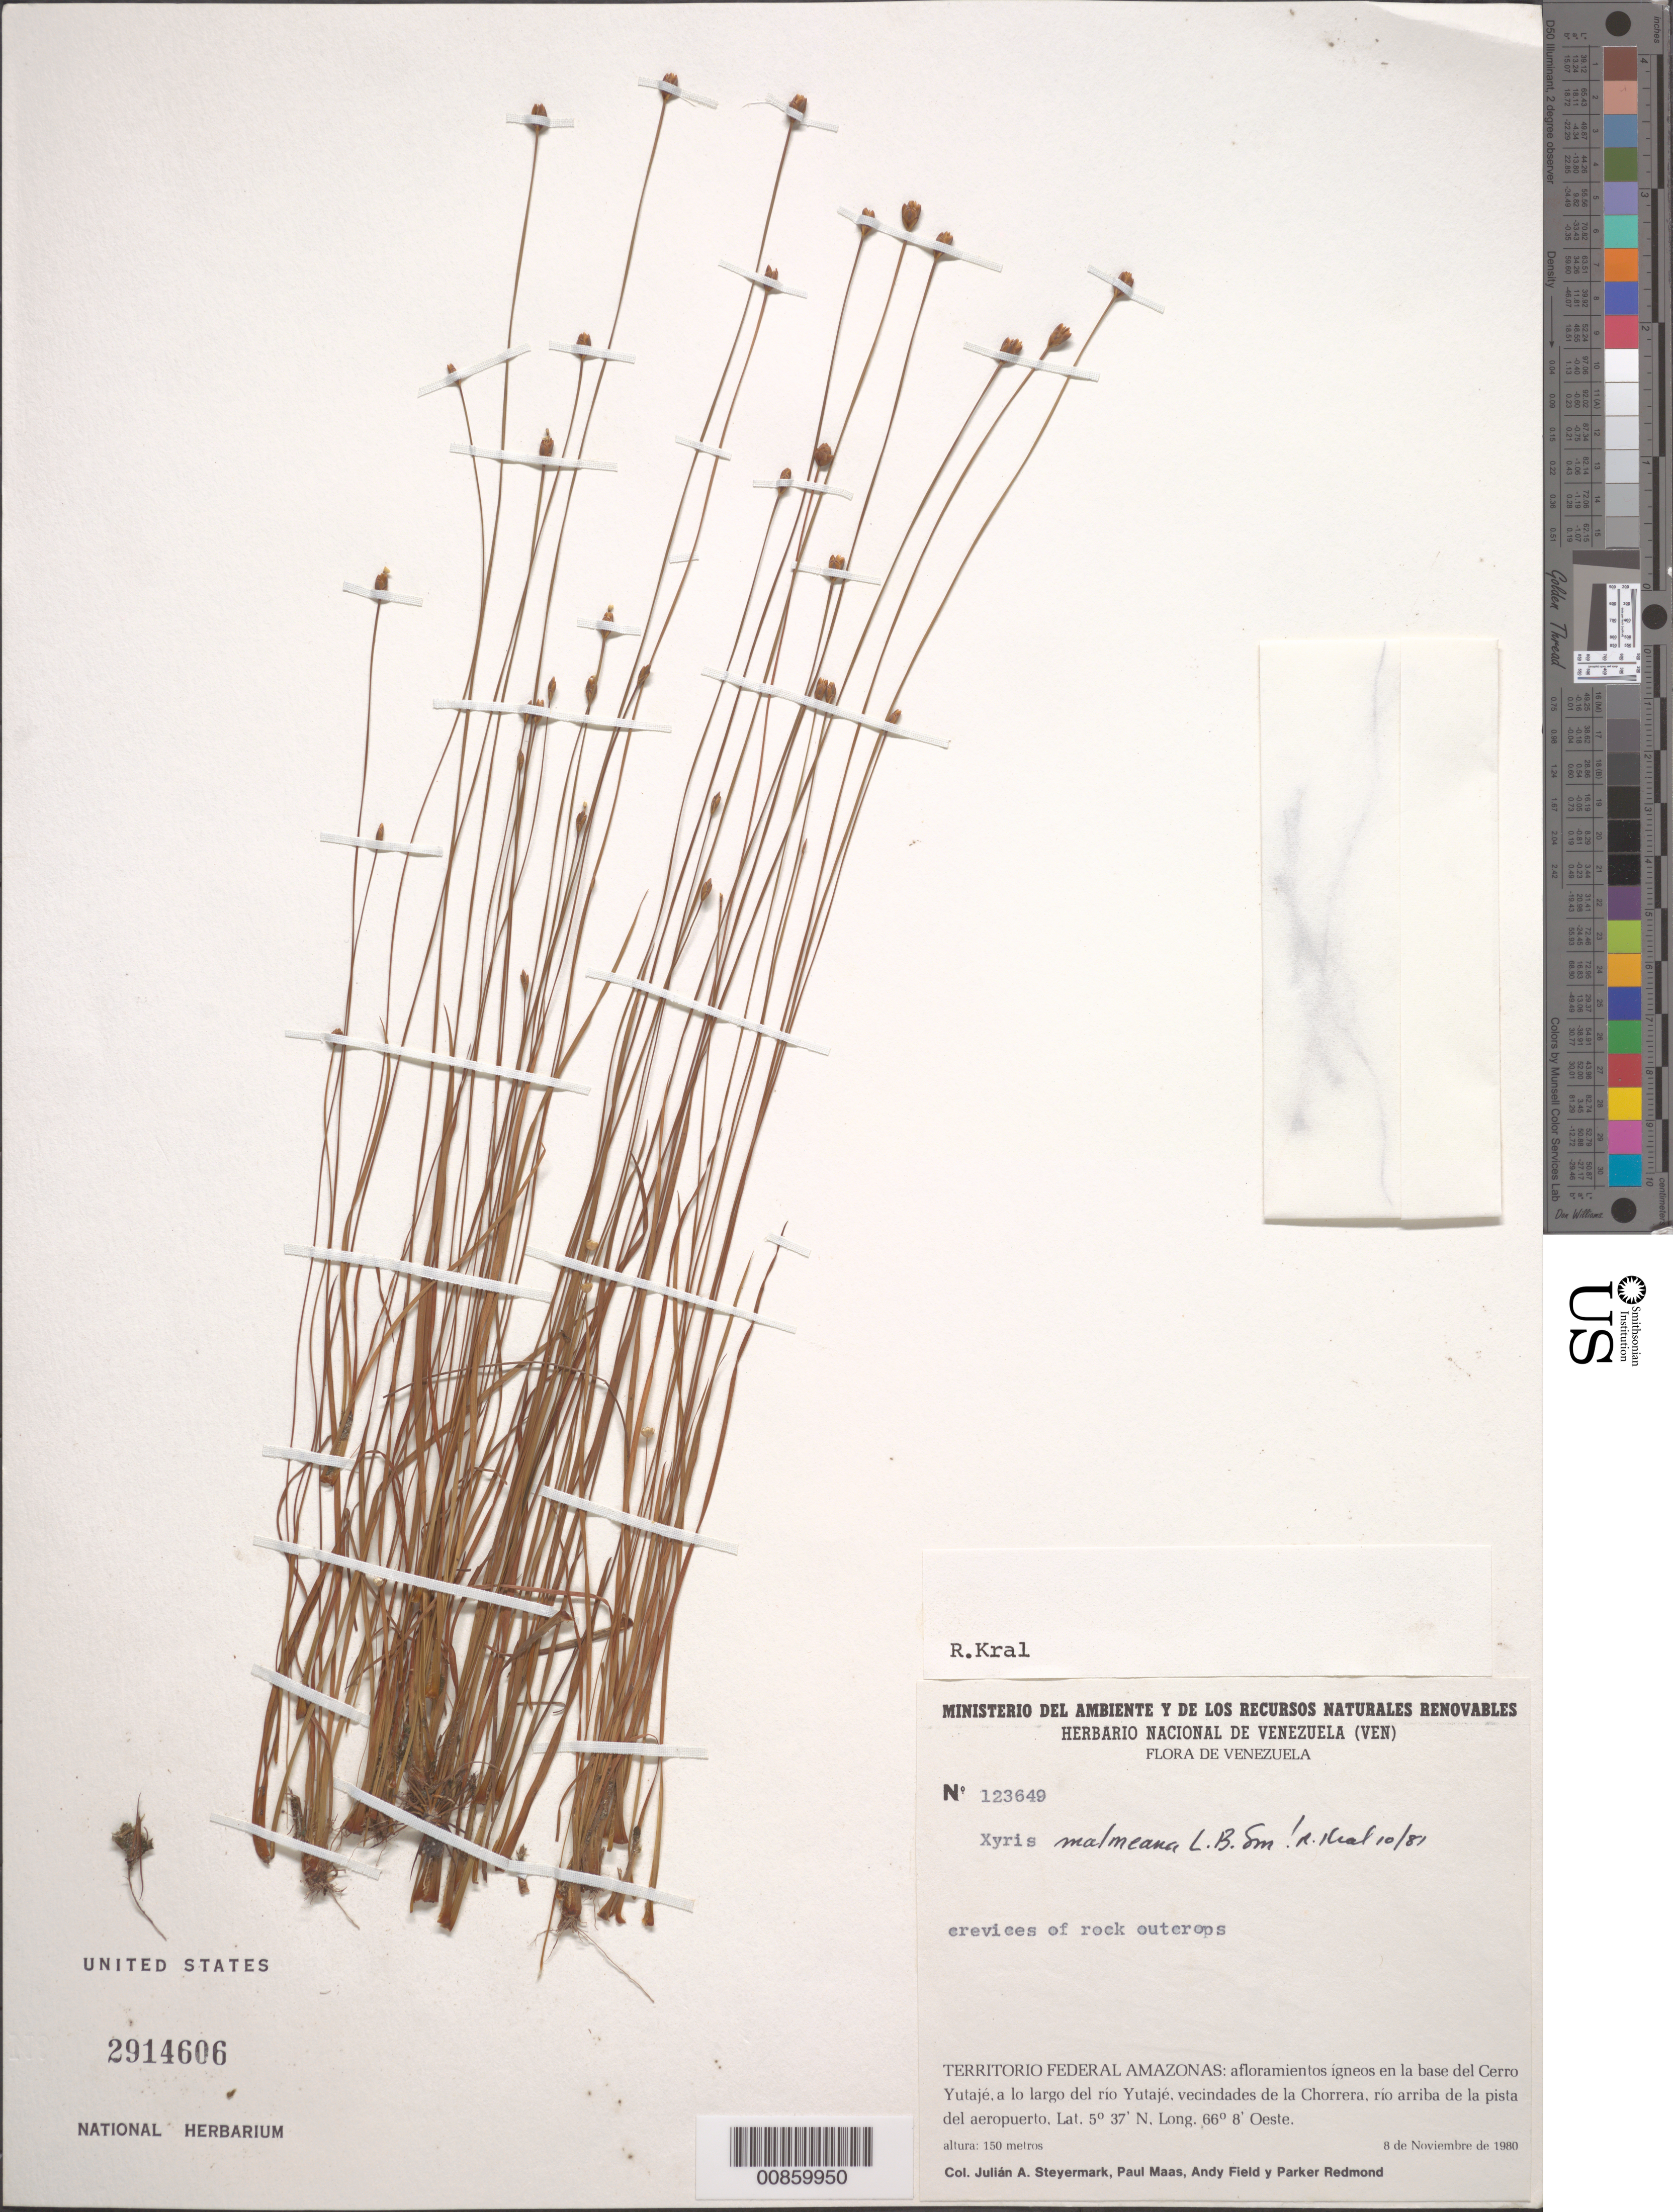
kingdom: Plantae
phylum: Tracheophyta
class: Liliopsida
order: Poales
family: Xyridaceae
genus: Xyris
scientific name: Xyris malmeana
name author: L.B. Sm.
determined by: Kral, Robert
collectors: J. Steyermark, P. Maas, A. Field & P. Redmond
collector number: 123649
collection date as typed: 8-Nov-80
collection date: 1980-11-08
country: Venezuela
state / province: Amazonas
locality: Cerro Yutajé, Río Yutajé, vecindades de la Chorrera; río arriba de la pista del aeropuerto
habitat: Afloramientos ígneos; crevices of rock outcrops.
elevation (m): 150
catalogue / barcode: US 2914606